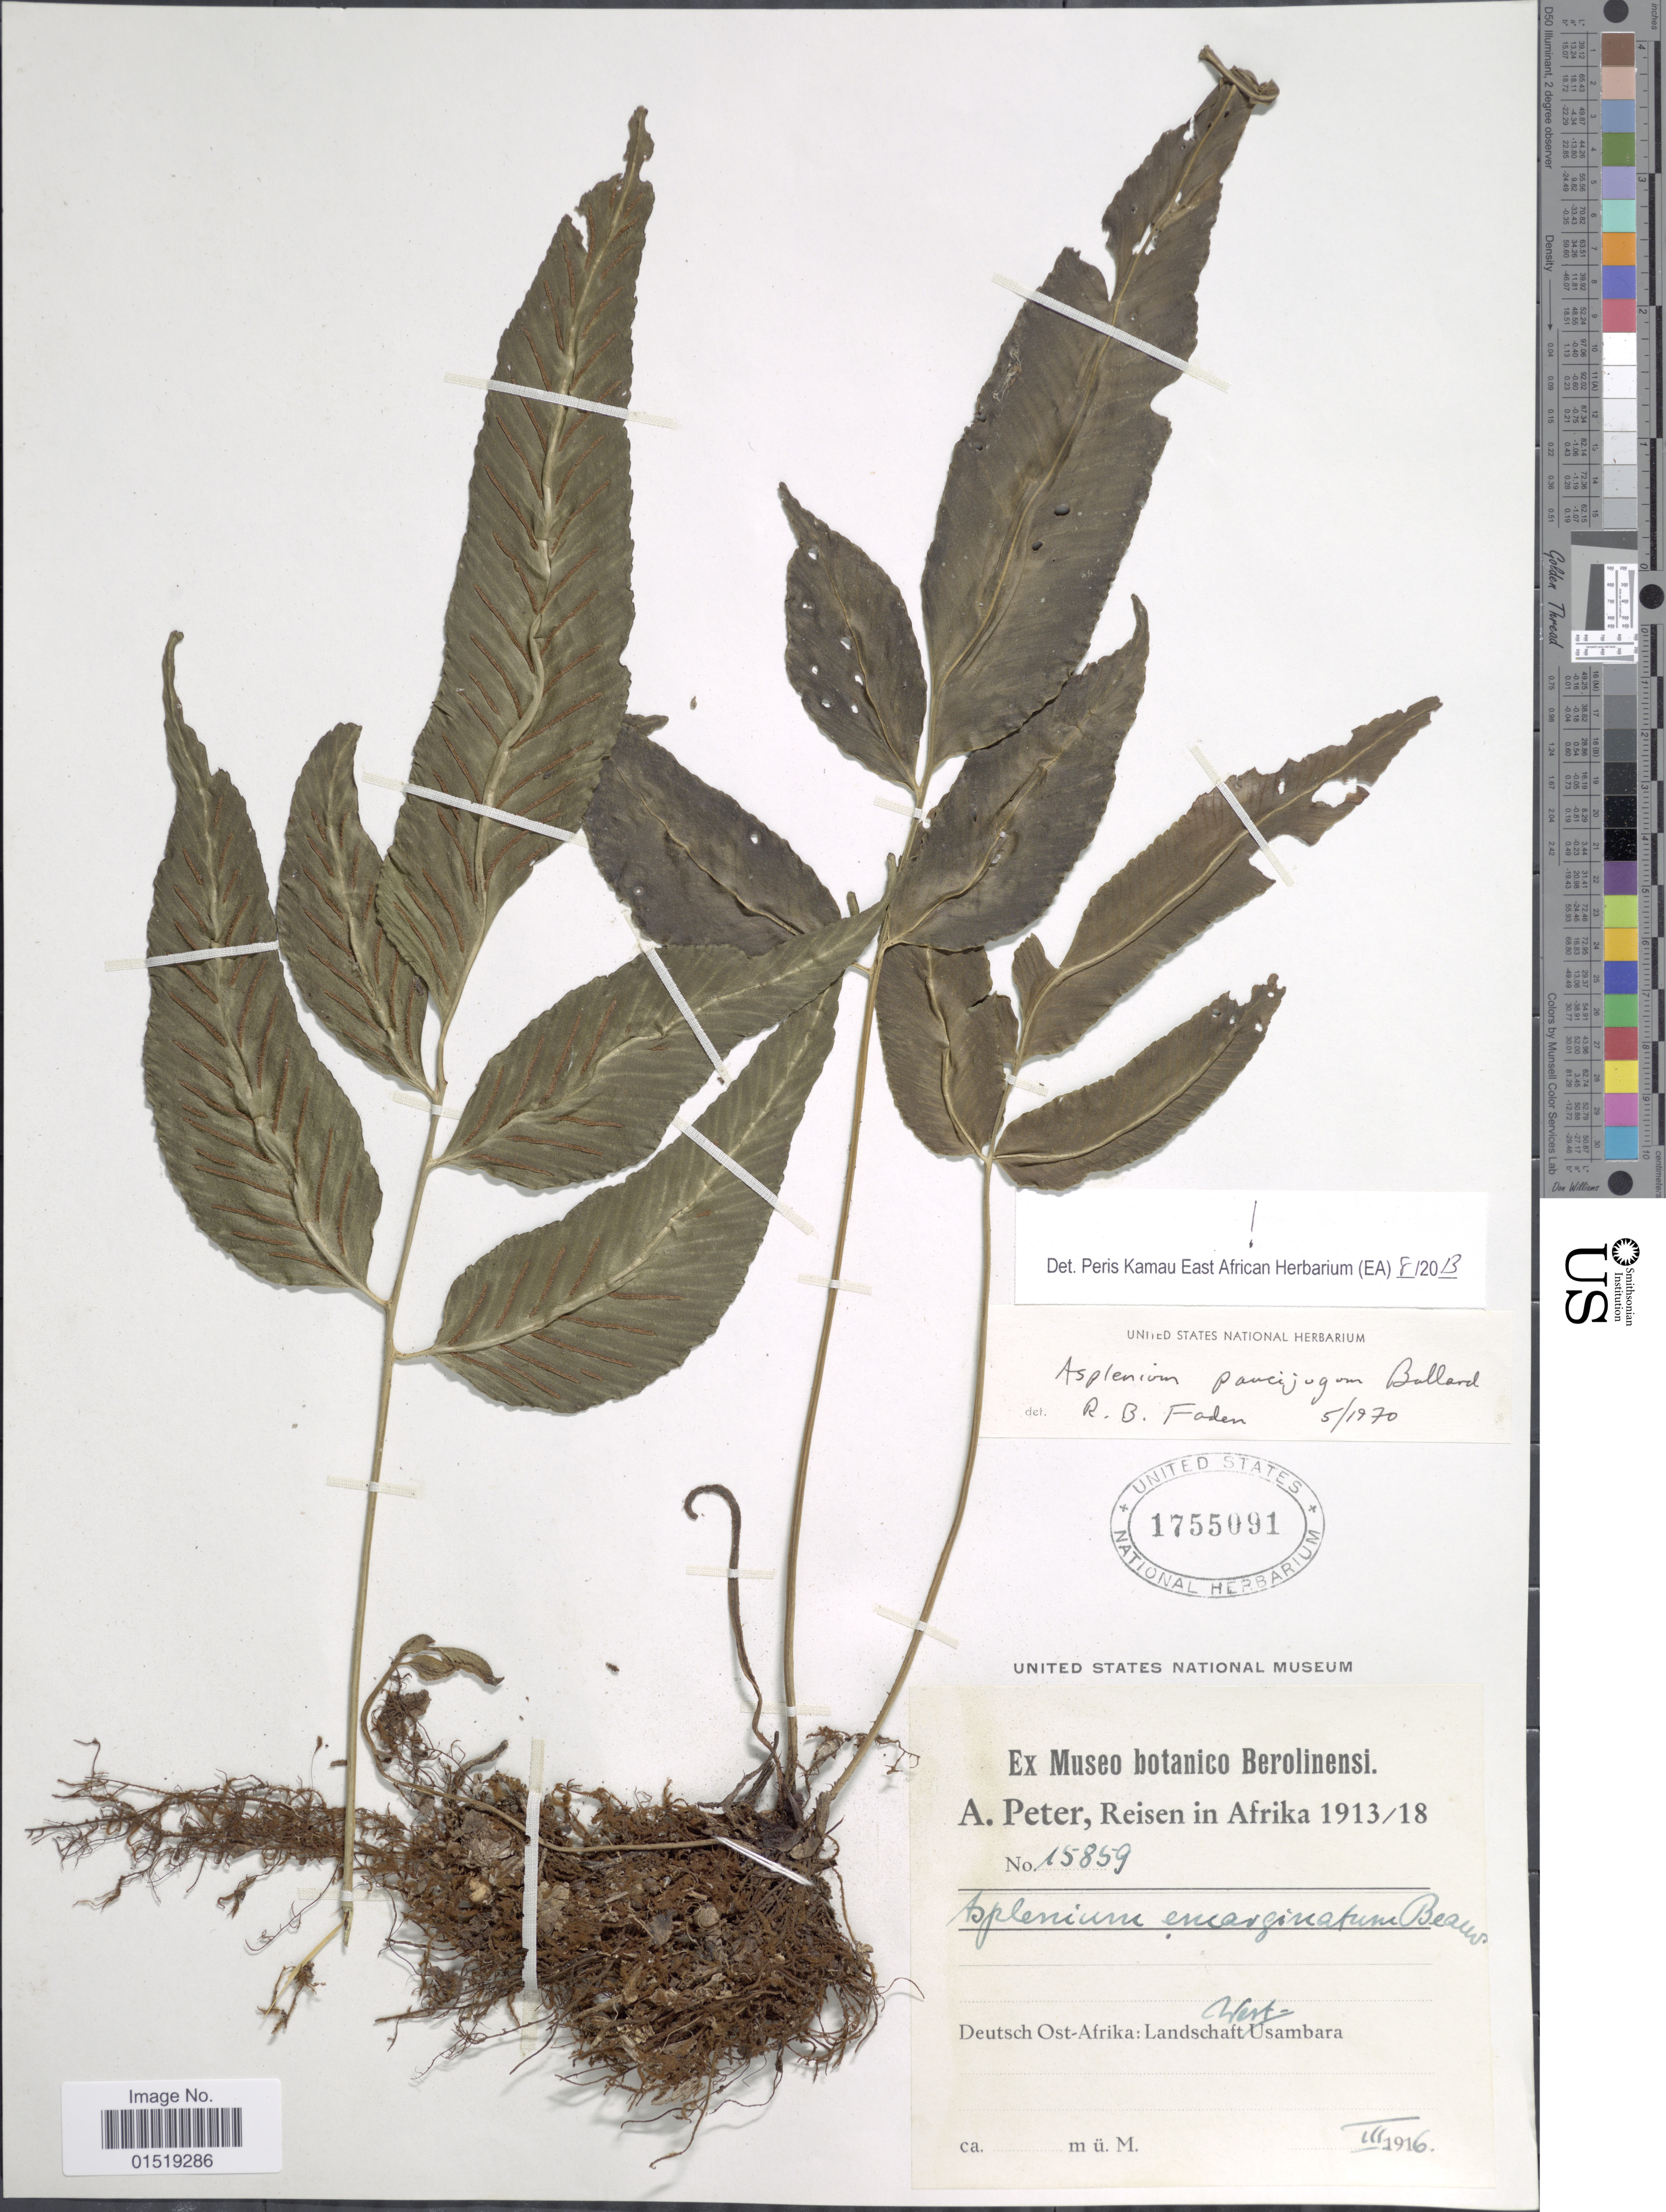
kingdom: Plantae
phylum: Tracheophyta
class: Polypodiopsida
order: Polypodiales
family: Aspleniaceae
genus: Asplenium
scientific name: Asplenium paucijugum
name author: Ballard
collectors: A. Peter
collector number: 15859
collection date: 1916-03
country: Tanzania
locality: Deutsch Ost-Afrika: Landschaft West-Usambara.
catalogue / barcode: US 1755091